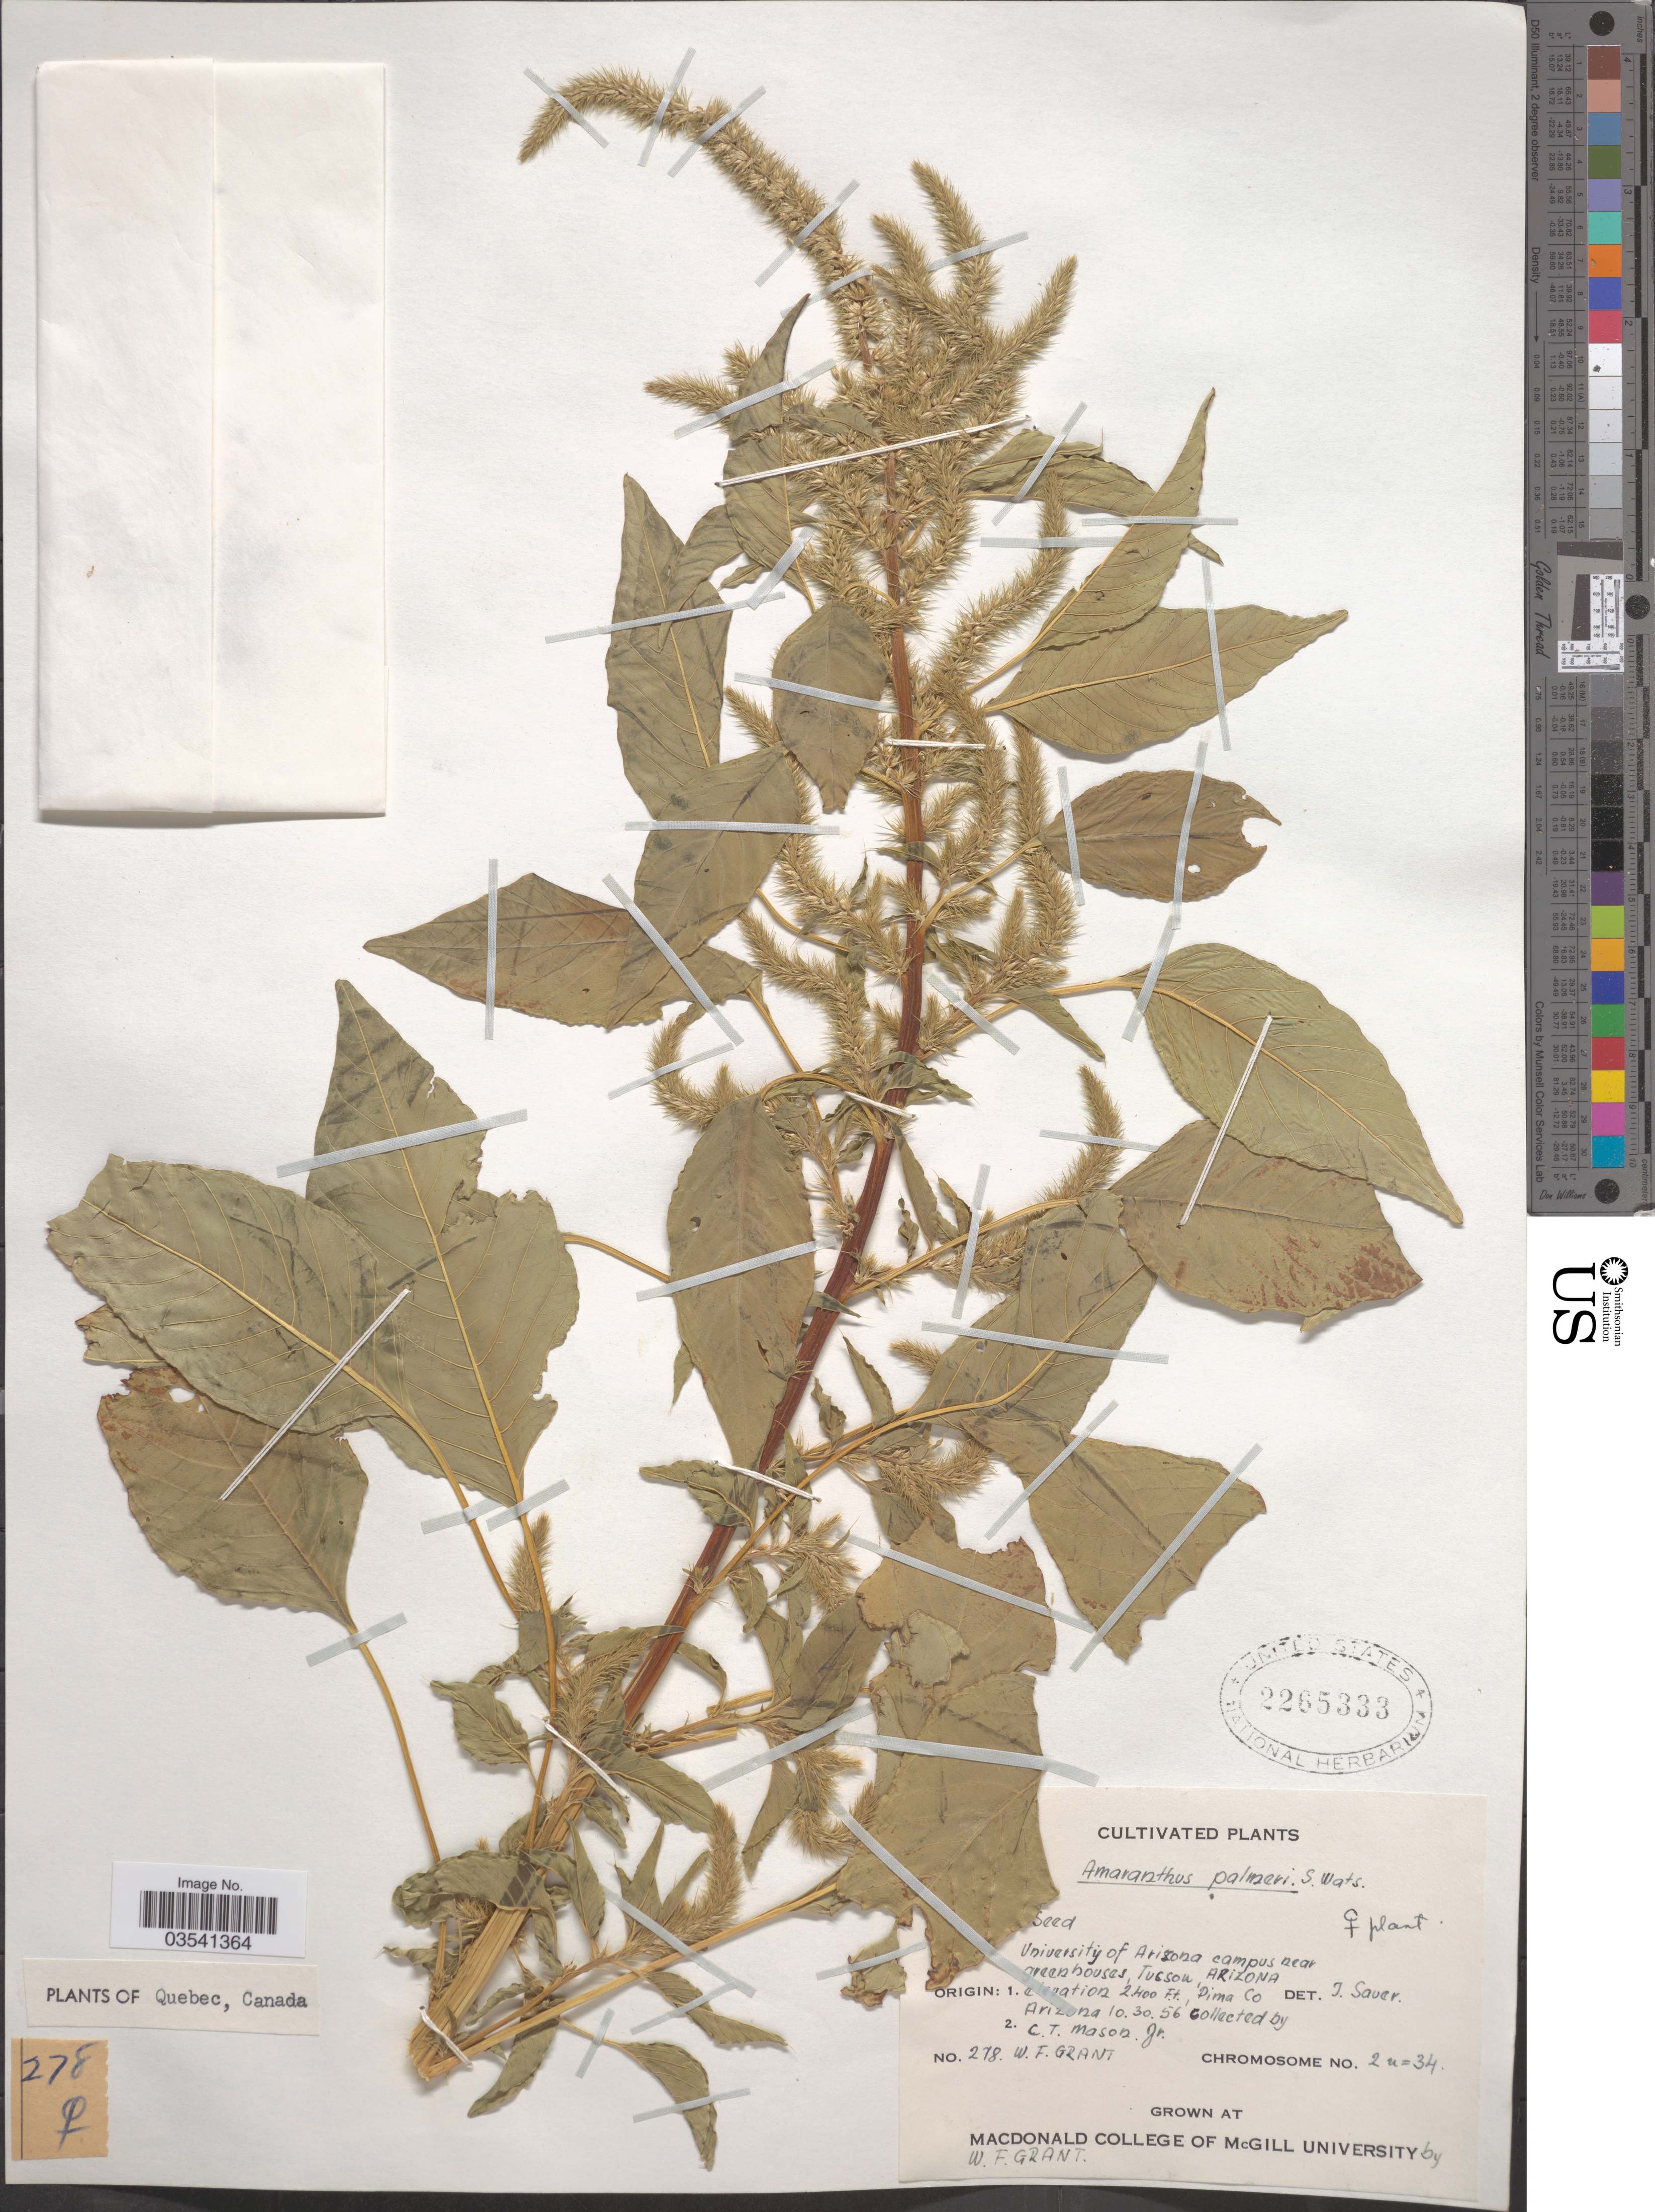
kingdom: Plantae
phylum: Tracheophyta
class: Magnoliopsida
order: Caryophyllales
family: Amaranthaceae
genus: Amaranthus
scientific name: Amaranthus palmeri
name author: S. Watson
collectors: W. Grant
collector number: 278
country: Canada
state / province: Quebec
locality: Grown at MacDonald College of McGill University.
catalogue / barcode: US 2265333